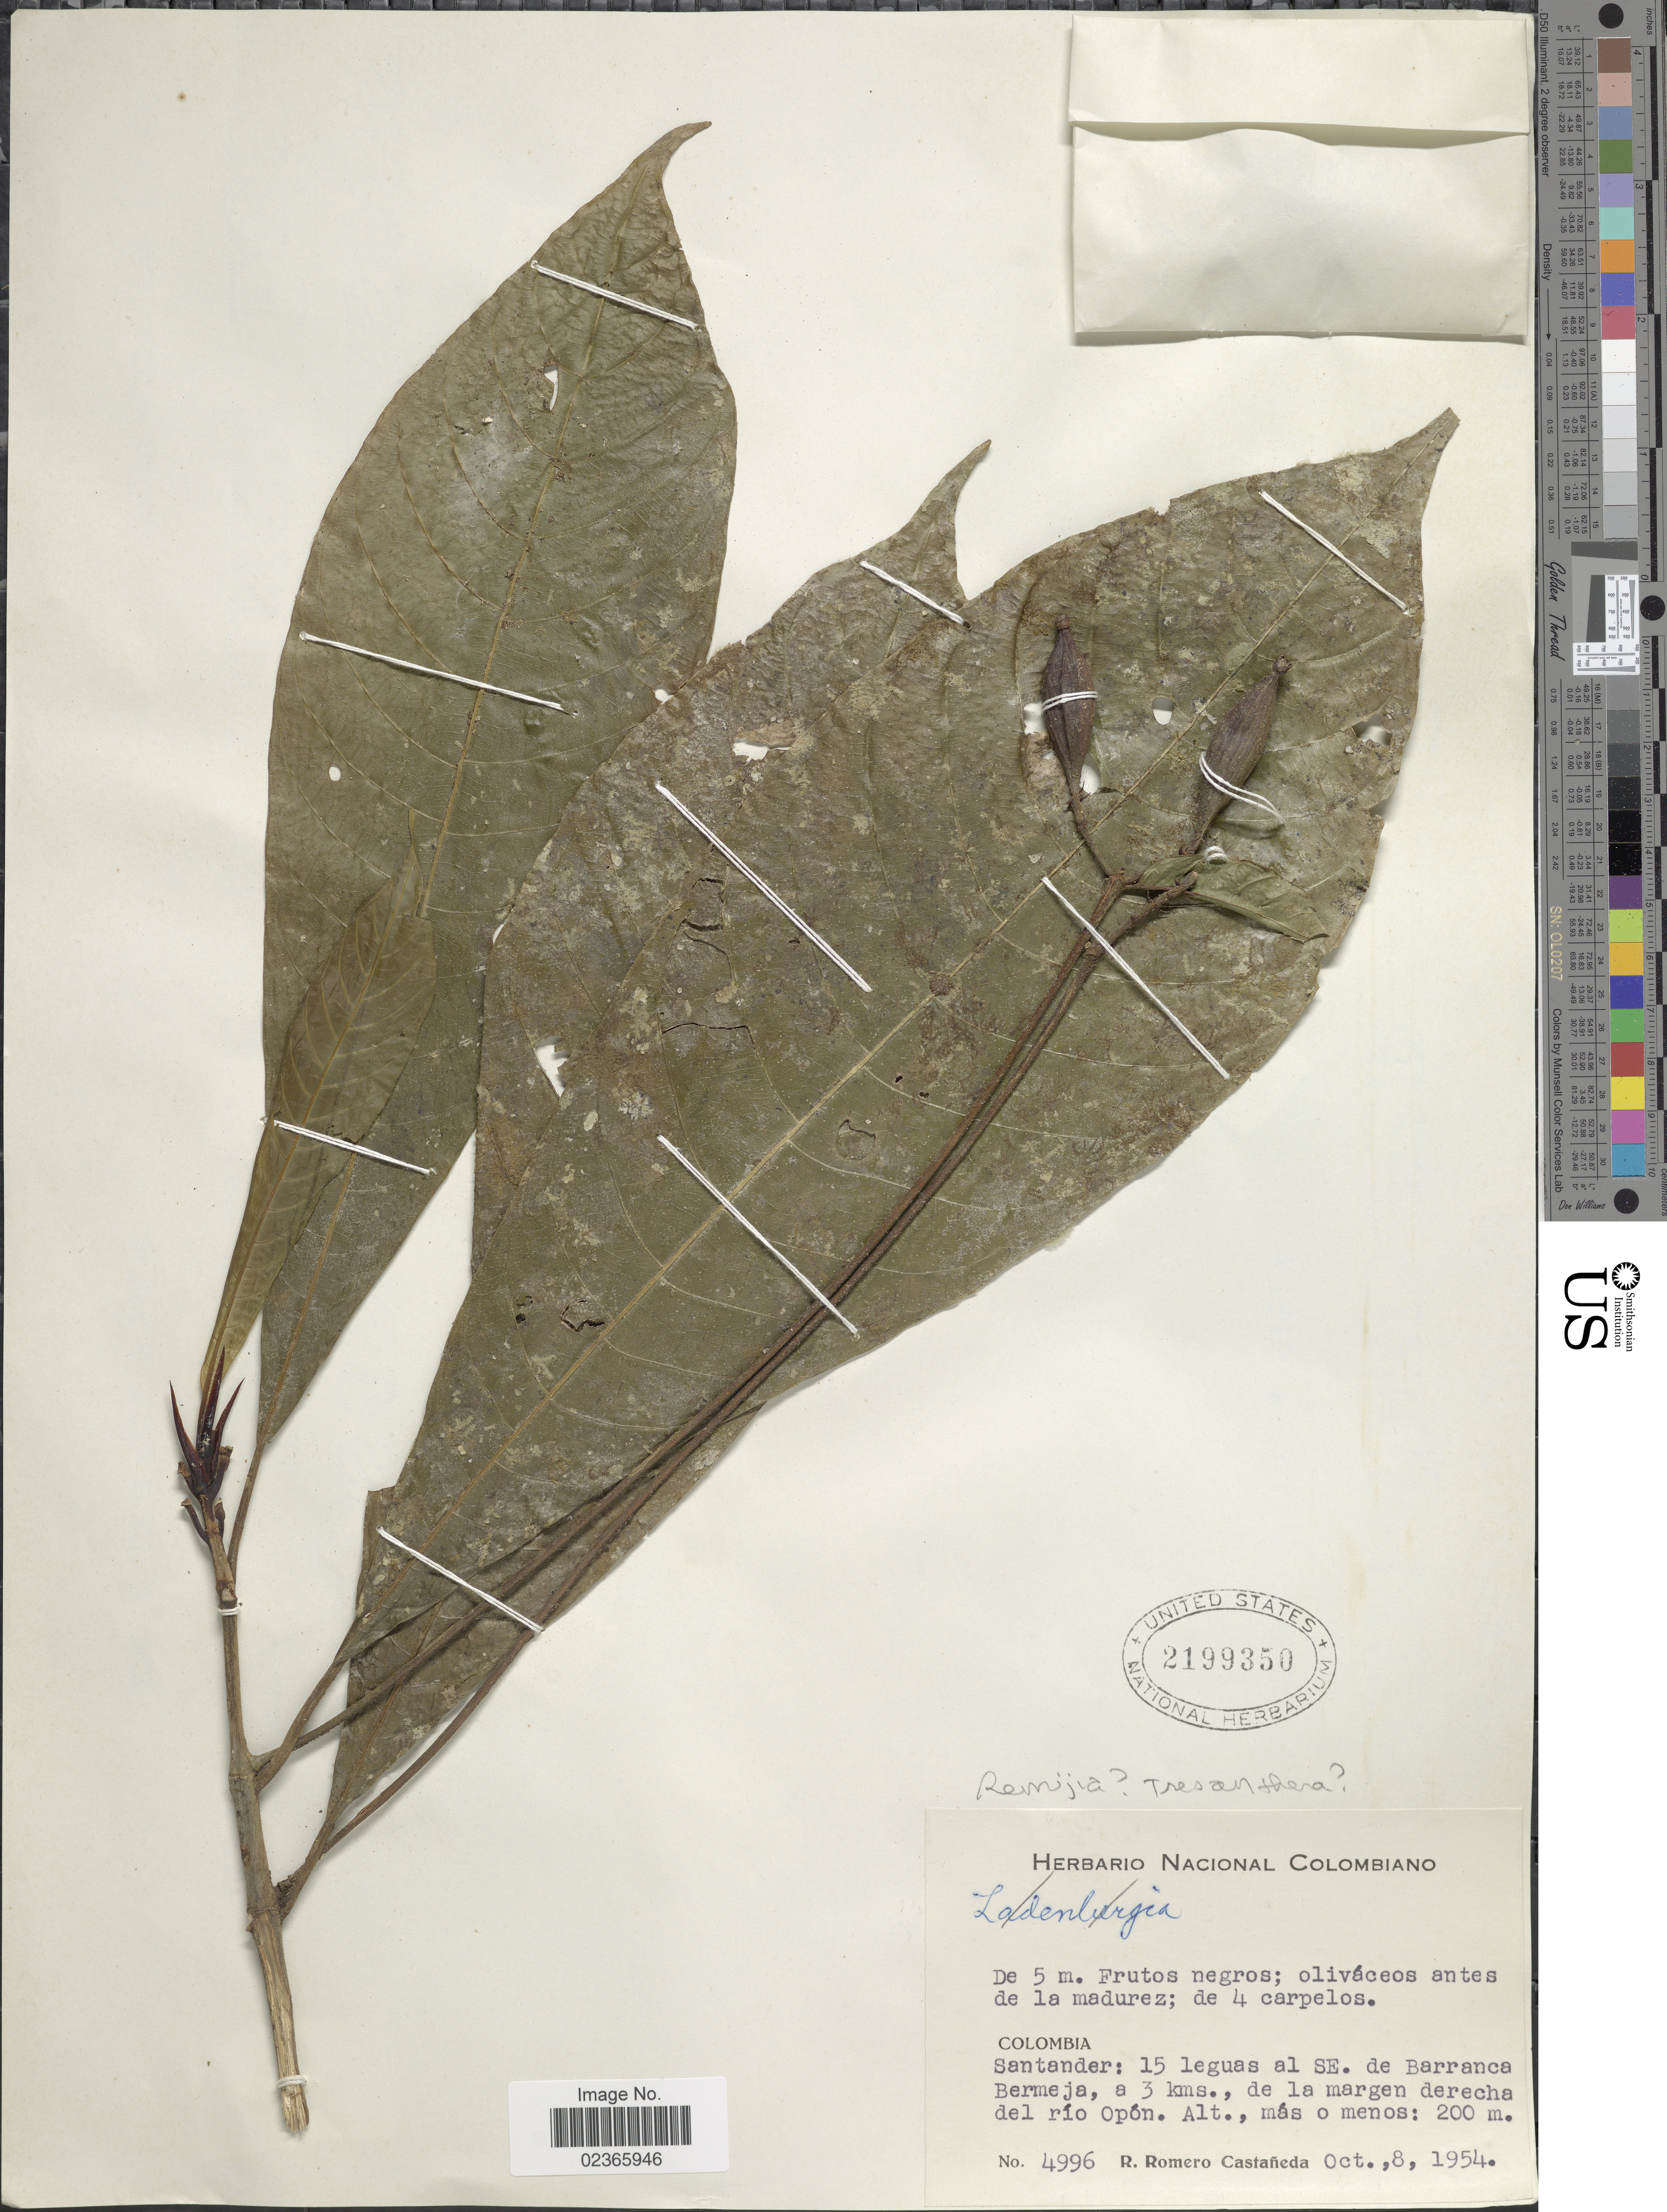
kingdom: Plantae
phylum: Tracheophyta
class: Magnoliopsida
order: Gentianales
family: Rubiaceae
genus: Remijia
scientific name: Remijia sp.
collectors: R. Romero Castañeda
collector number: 4996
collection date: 1954-10-08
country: Colombia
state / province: Santander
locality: Colombia Santander: 15 leguas al SE. de Barranca Bermeja, a 3 kms., de la margen derecha del rio Opon.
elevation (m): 200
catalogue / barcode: US 2199350